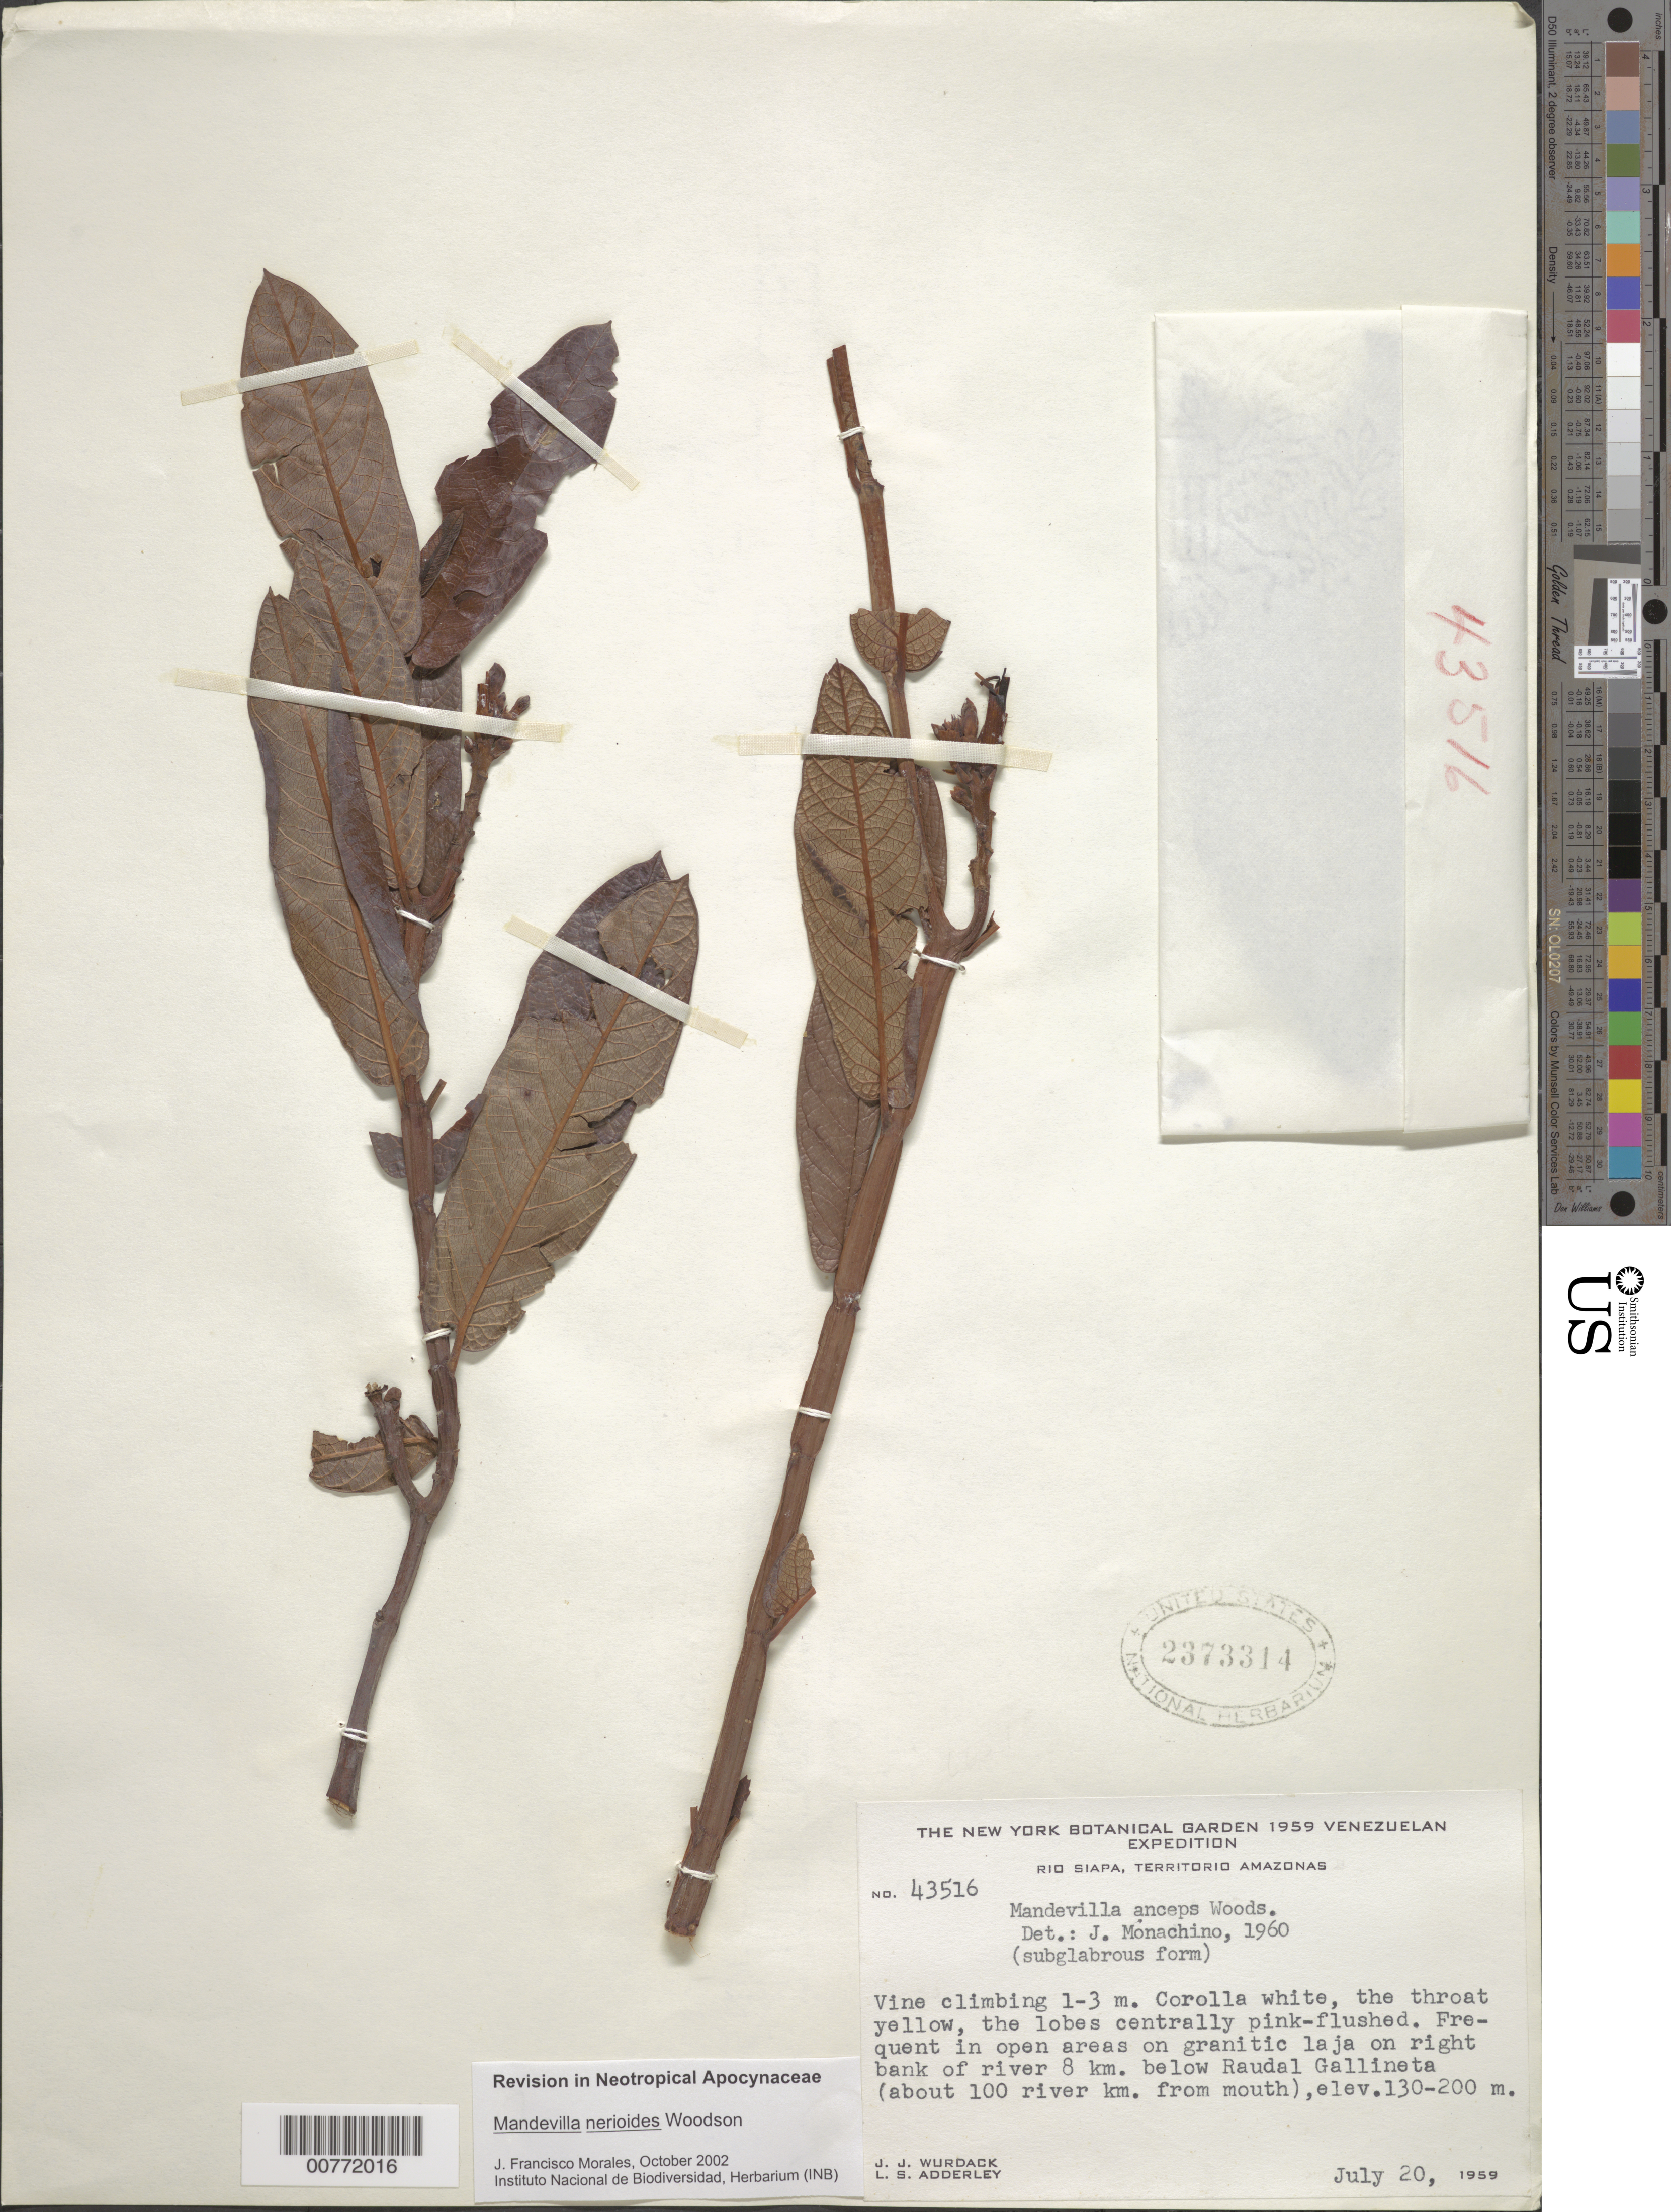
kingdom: Plantae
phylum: Tracheophyta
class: Magnoliopsida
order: Gentianales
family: Apocynaceae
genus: Mandevilla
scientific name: Mandevilla nerioides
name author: Woodson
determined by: Morales, J. F.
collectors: J. J. Wurdack & L. S. Adderley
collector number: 43516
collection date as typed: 20-Jul-59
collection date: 1959-07-20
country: Venezuela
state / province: Amazonas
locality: Río Siapa, 8 km below Raudal Gallineta (about 100 river km from mouth)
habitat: Open areas on granite laja on right bank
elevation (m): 130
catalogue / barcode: US 2373314